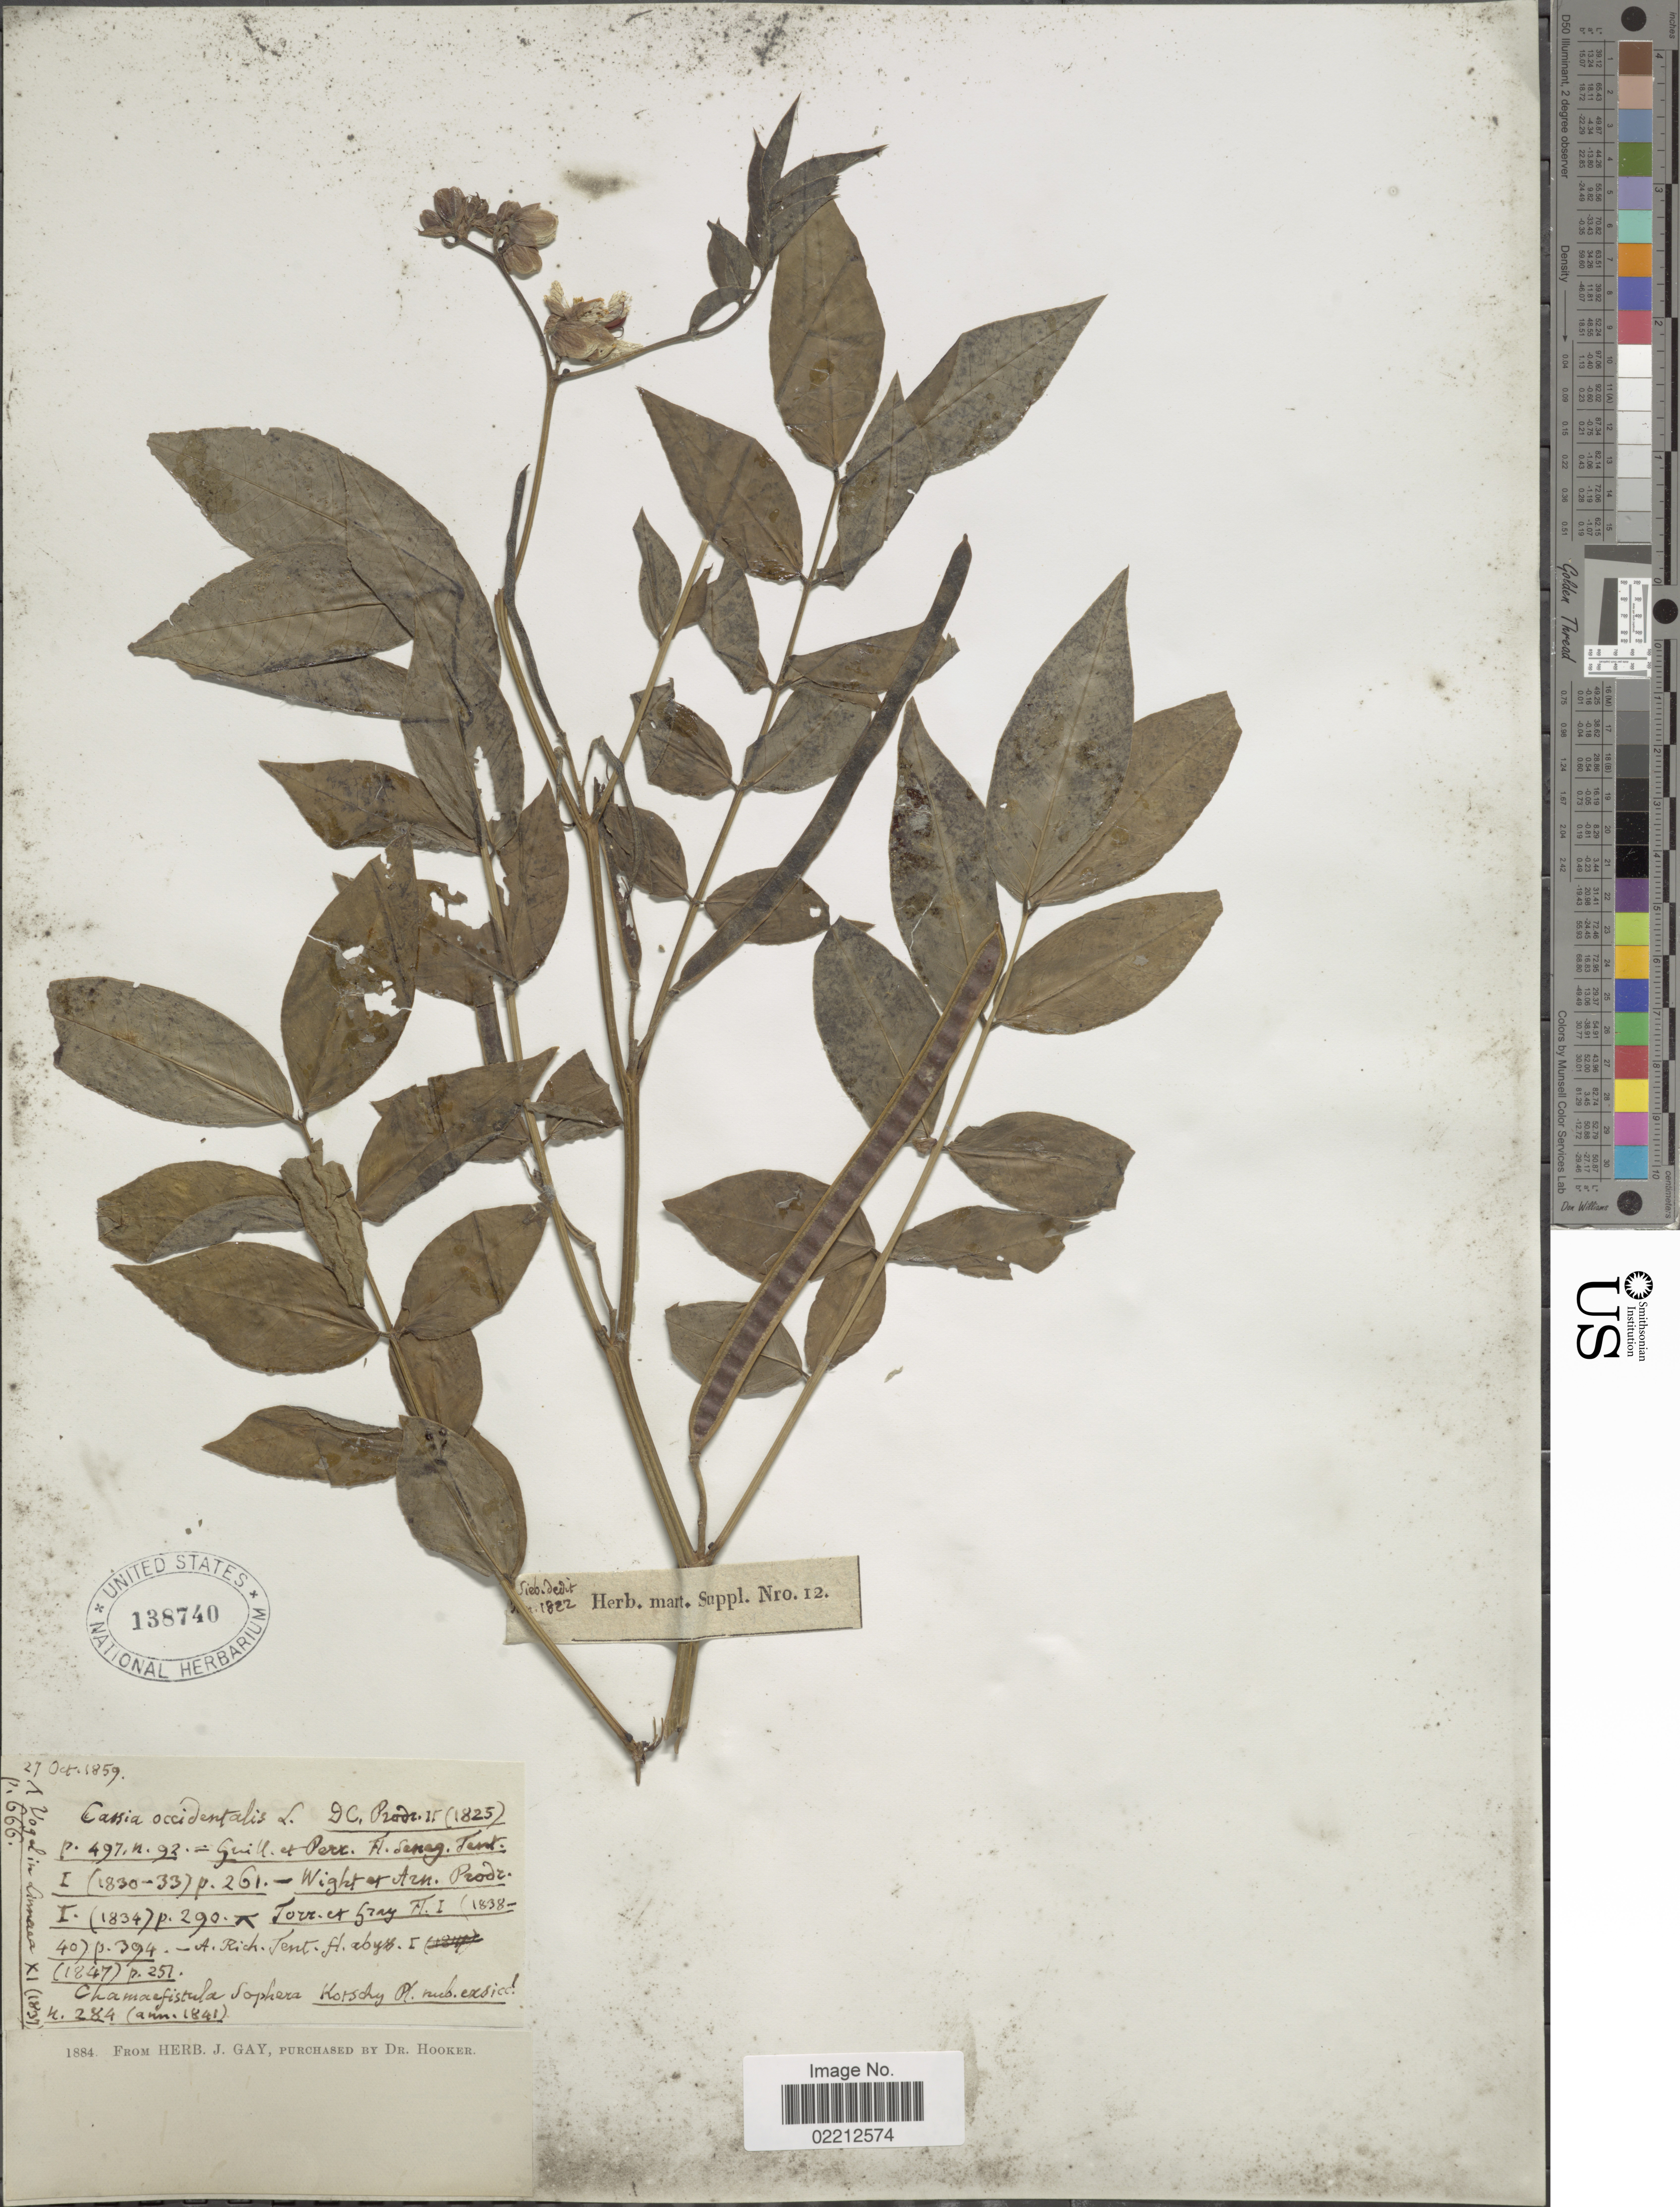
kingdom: Plantae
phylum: Tracheophyta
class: Magnoliopsida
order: Fabales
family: Fabaceae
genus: Senna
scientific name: Senna occidentalis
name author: (L.) Link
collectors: ex herb. J. Gay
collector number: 284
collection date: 1859-10-27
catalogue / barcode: US 138740